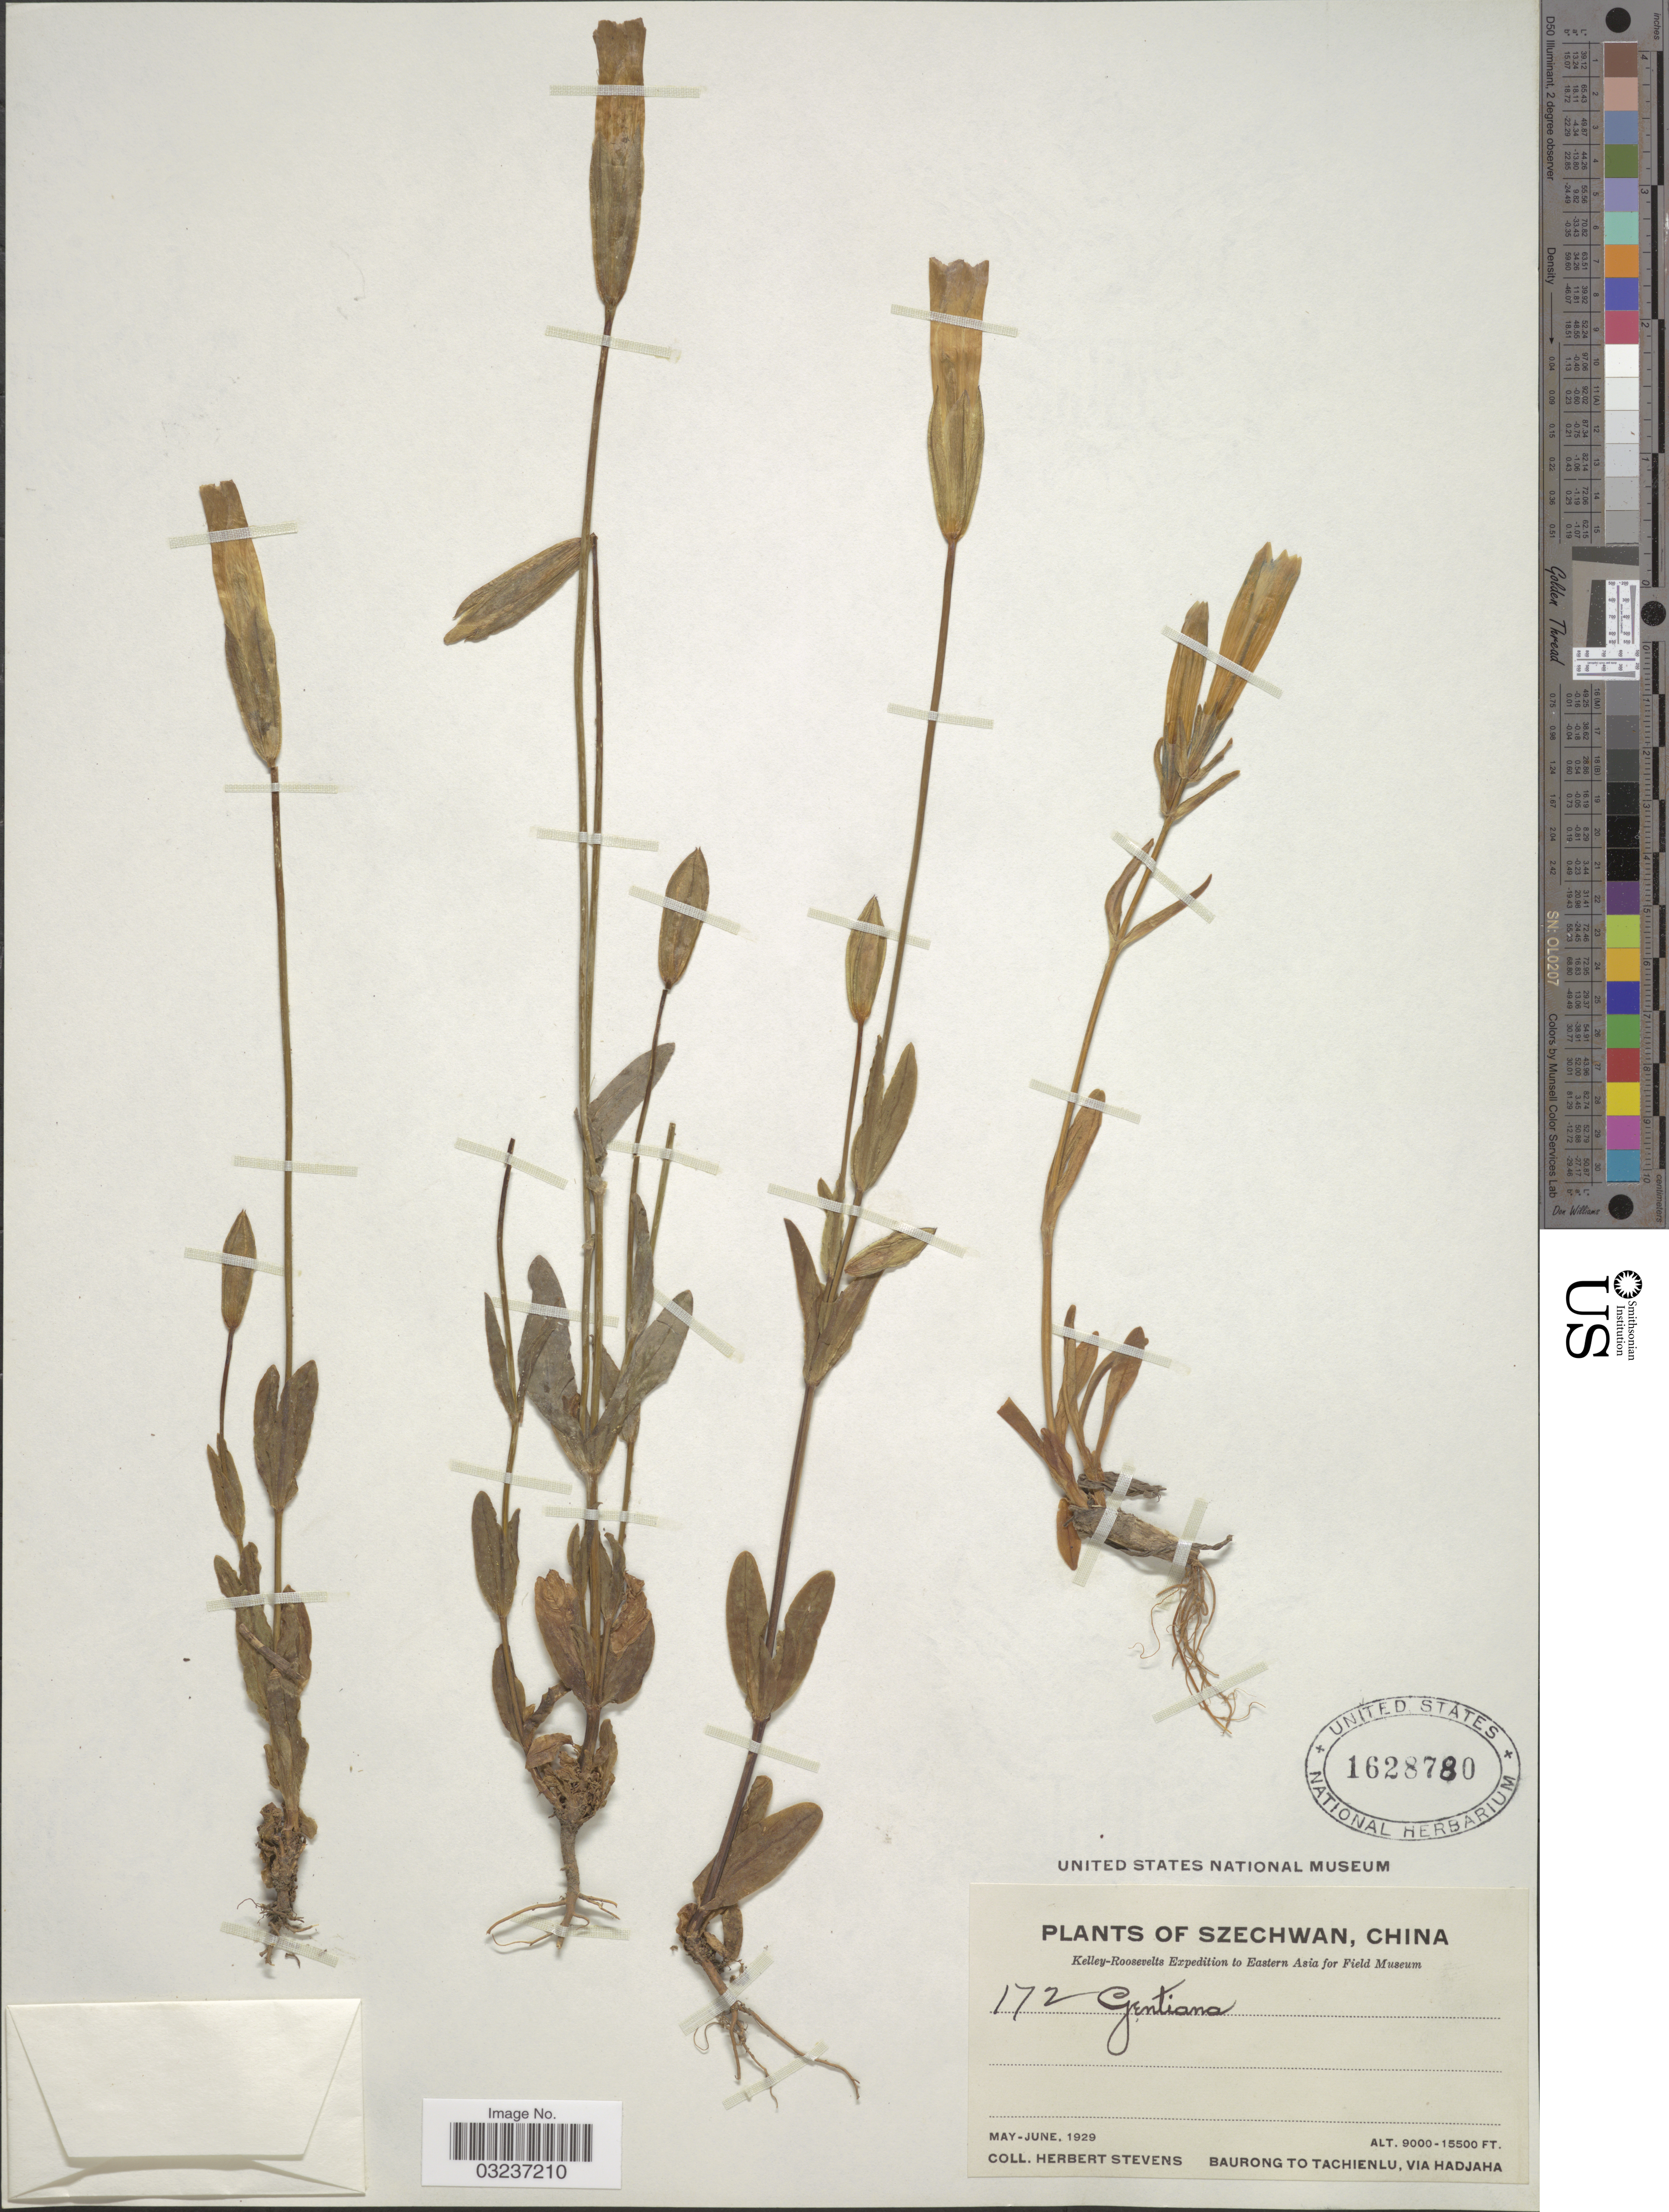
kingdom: Plantae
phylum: Tracheophyta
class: Magnoliopsida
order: Gentianales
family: Gentianaceae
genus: Gentiana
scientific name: Gentiana sp.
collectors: H. Stevens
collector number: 172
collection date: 1929-05/1929-06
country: China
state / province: Sichuan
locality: Szechwan. Baurong to Tachienlu, via Hadjaha.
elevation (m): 2743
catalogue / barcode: US 1628780